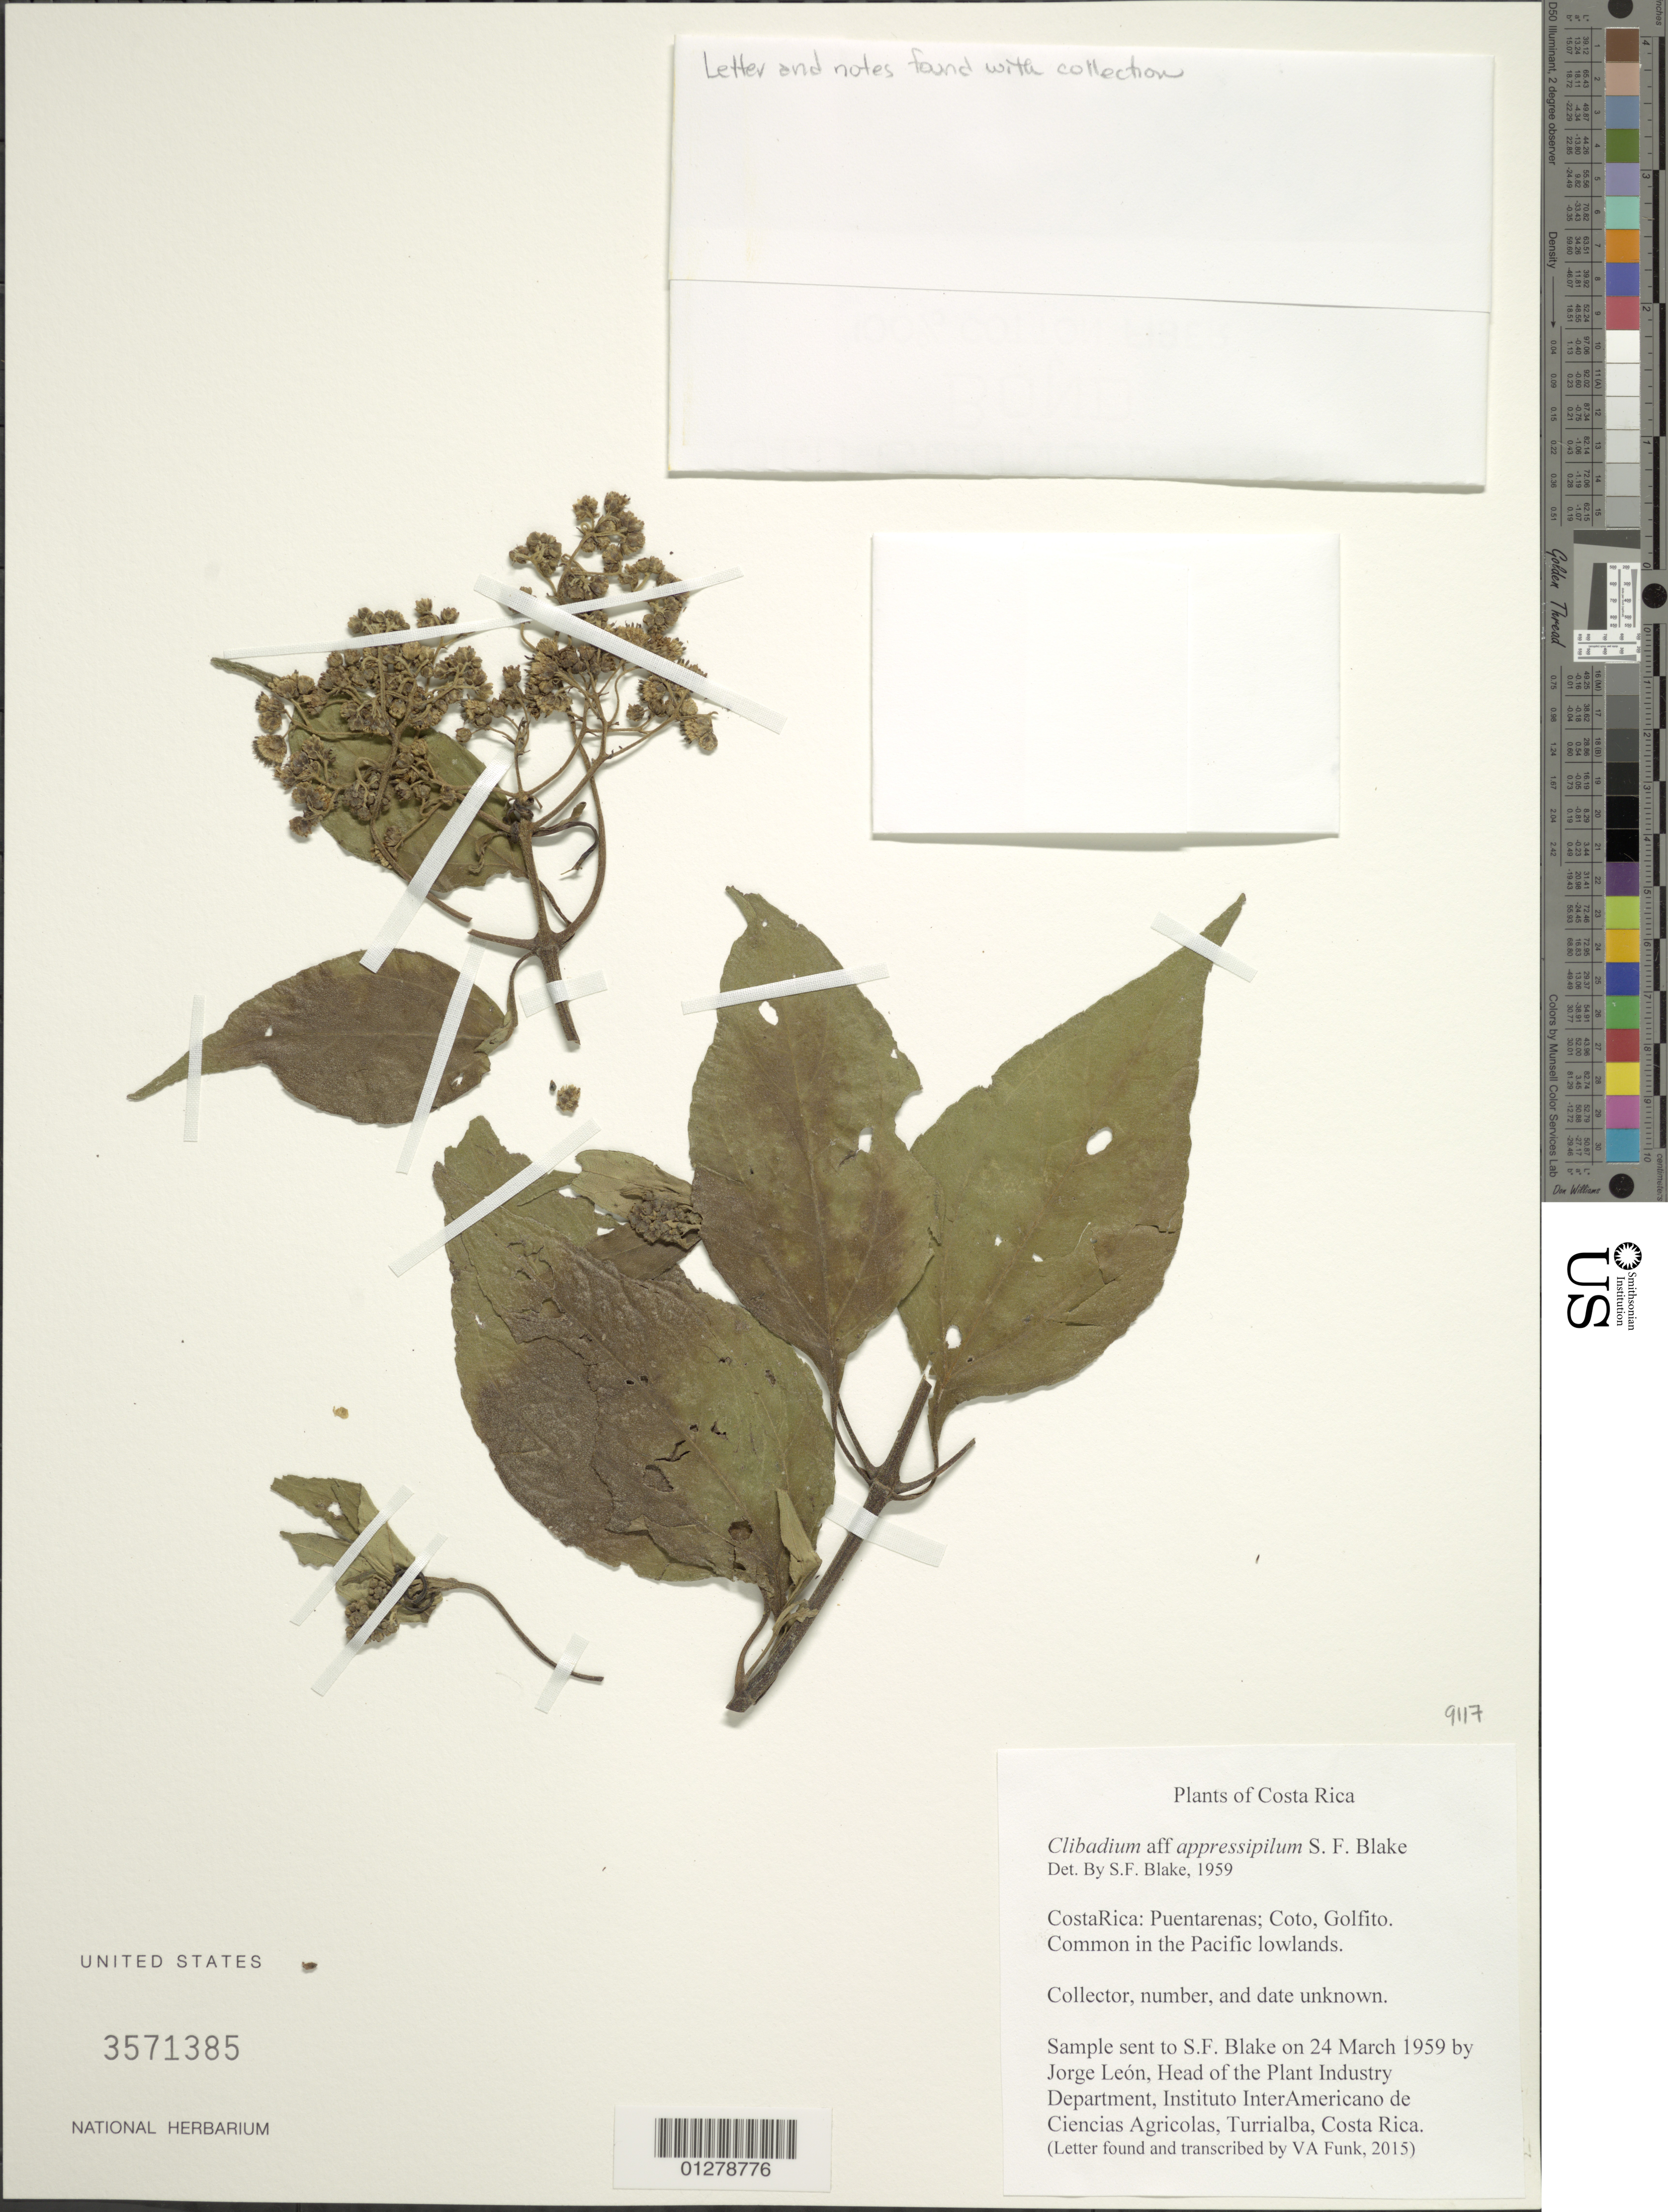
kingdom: Plantae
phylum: Tracheophyta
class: Magnoliopsida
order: Asterales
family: Asteraceae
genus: Clibadium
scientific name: Clibadium appressipilum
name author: S.F. Blake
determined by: Blake, Sydney F.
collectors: J. León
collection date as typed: ca. 1959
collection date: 1959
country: Costa Rica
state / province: Puntarenas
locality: Coto, Glofito.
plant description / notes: Sample sent to S.F. Blake on 24 March 1959 by Jorge Leon, Head of the Plant Industry Department, Instituto InteAmericano de Ciencias Agricolas, Turriabla, Costa Rica for identification. Letter and all notes attached to sheet.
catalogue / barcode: US 3571385